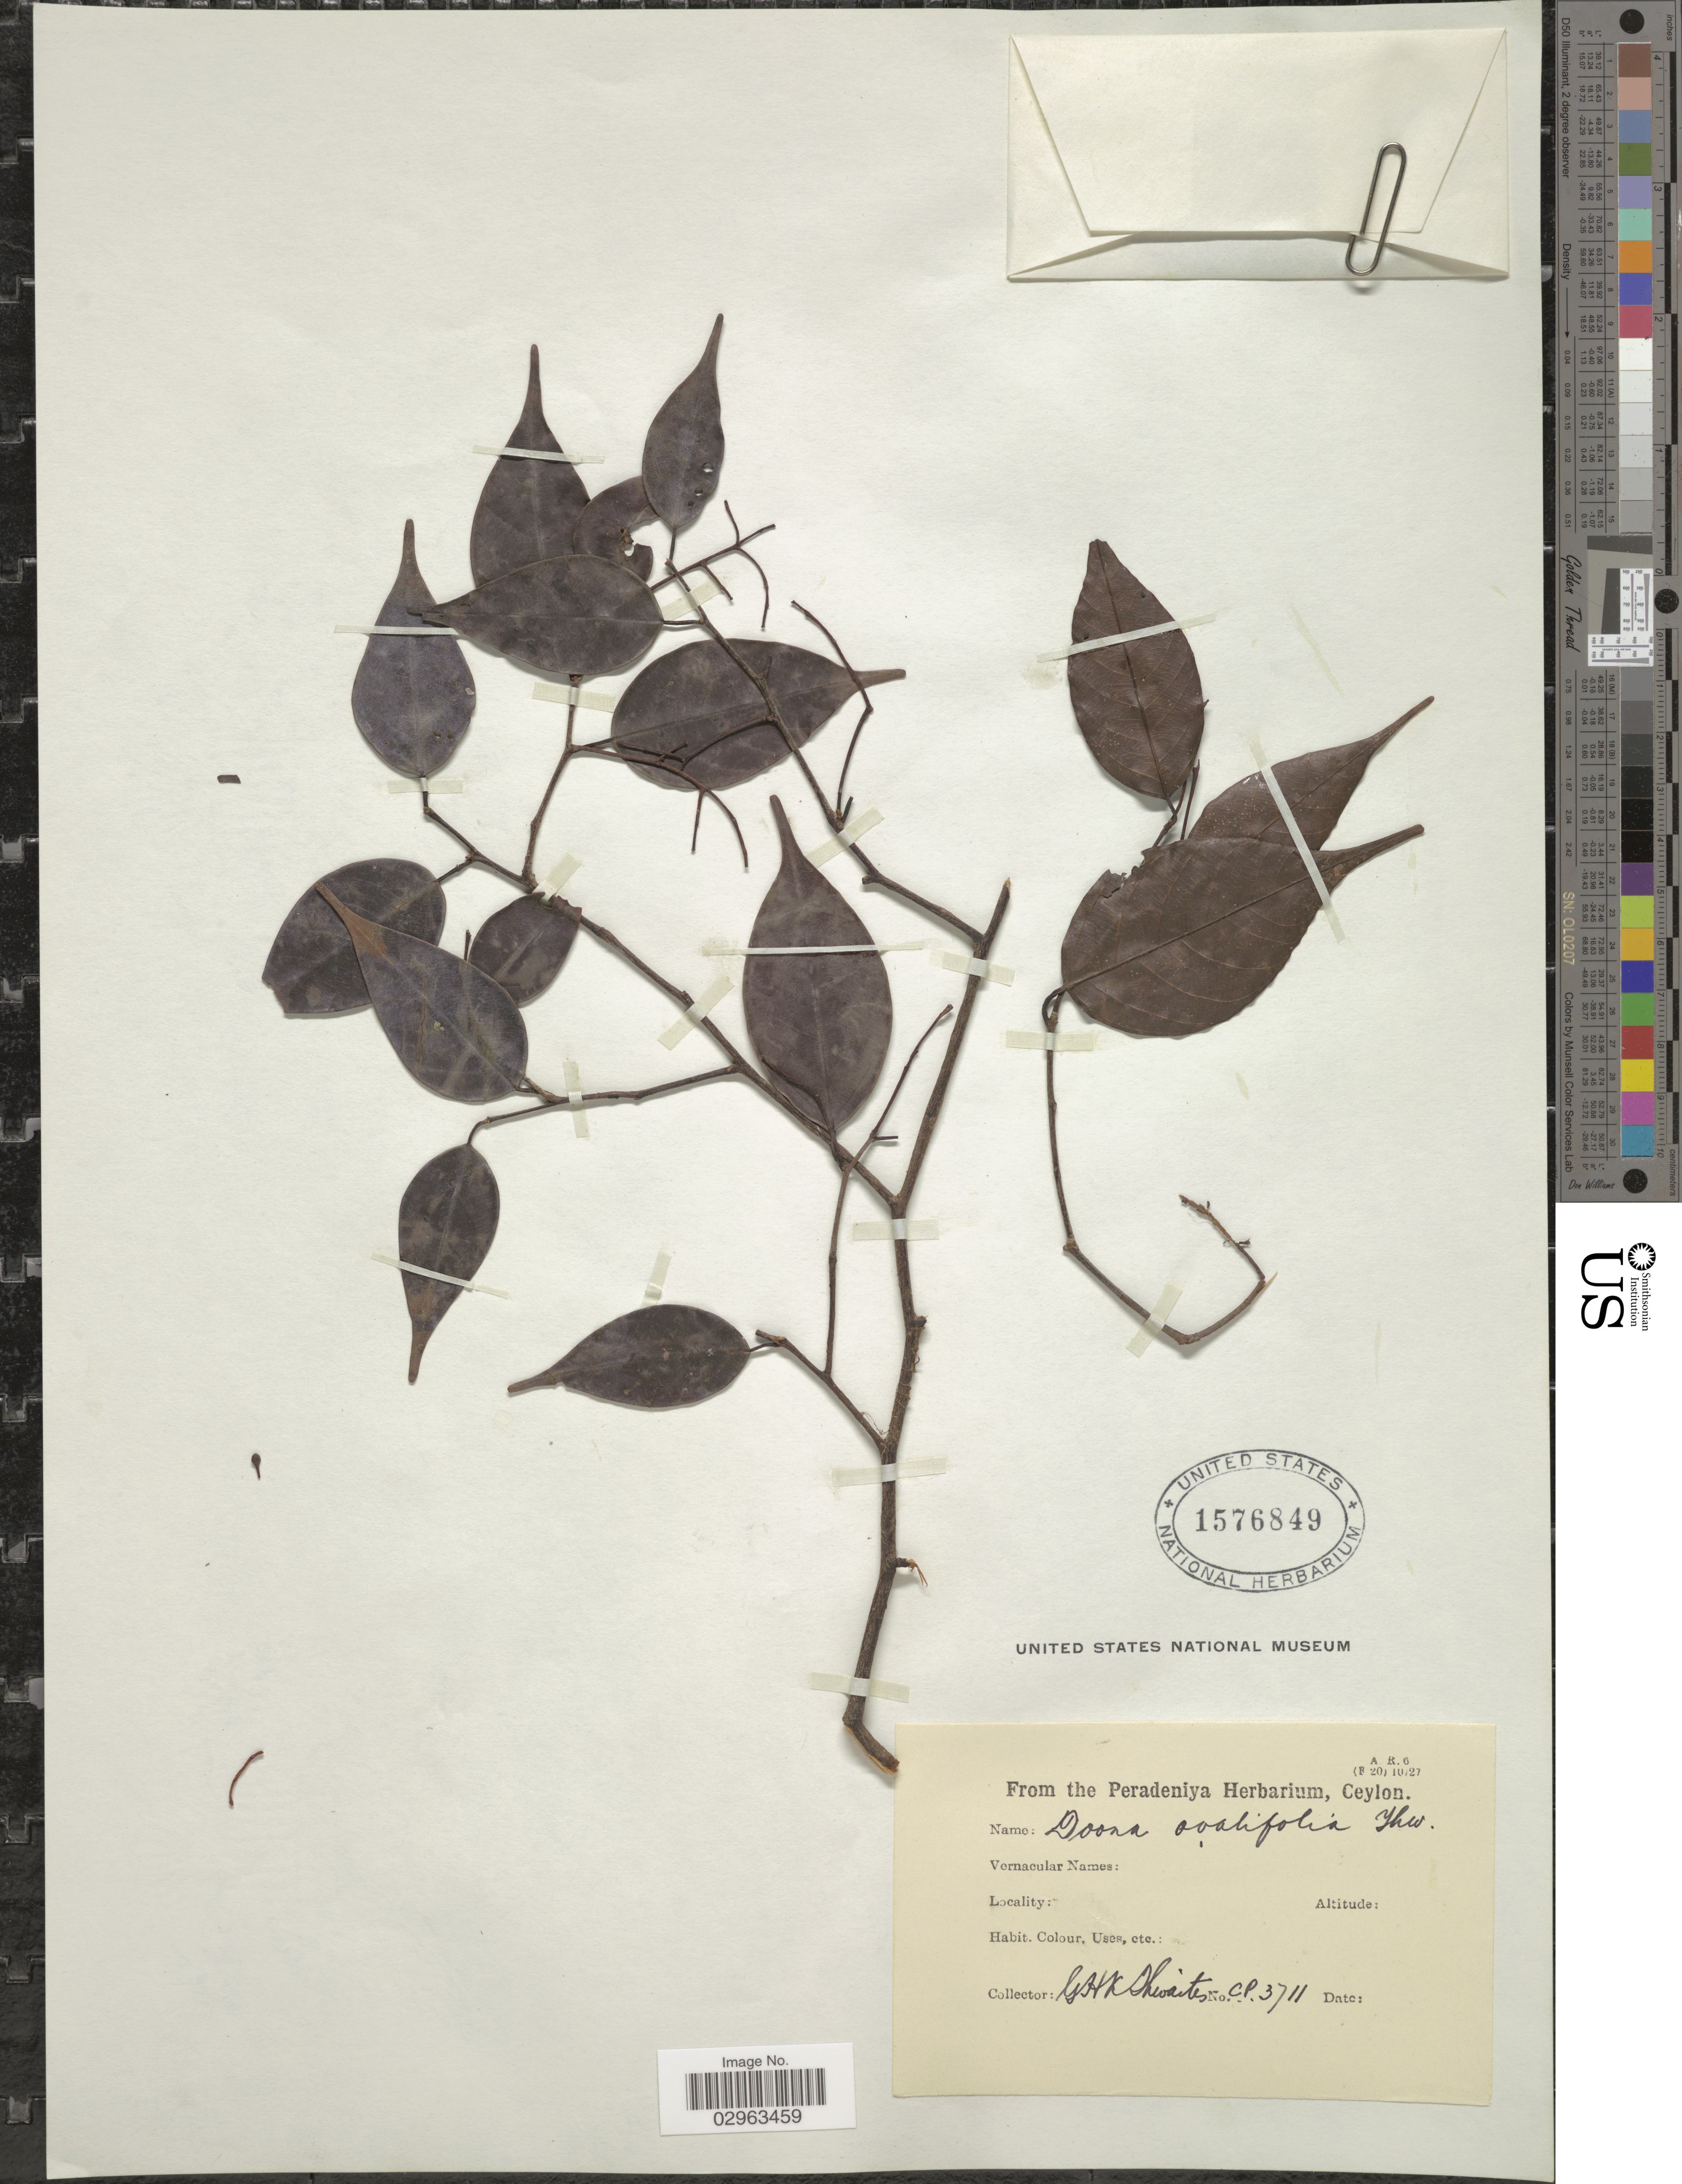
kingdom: Plantae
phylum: Tracheophyta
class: Magnoliopsida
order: Malvales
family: Dipterocarpaceae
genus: Doona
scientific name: Doona ovalifolia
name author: Thwaites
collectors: G. H. K. Thwaites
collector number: CP3711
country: Sri Lanka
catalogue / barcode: US 1576849